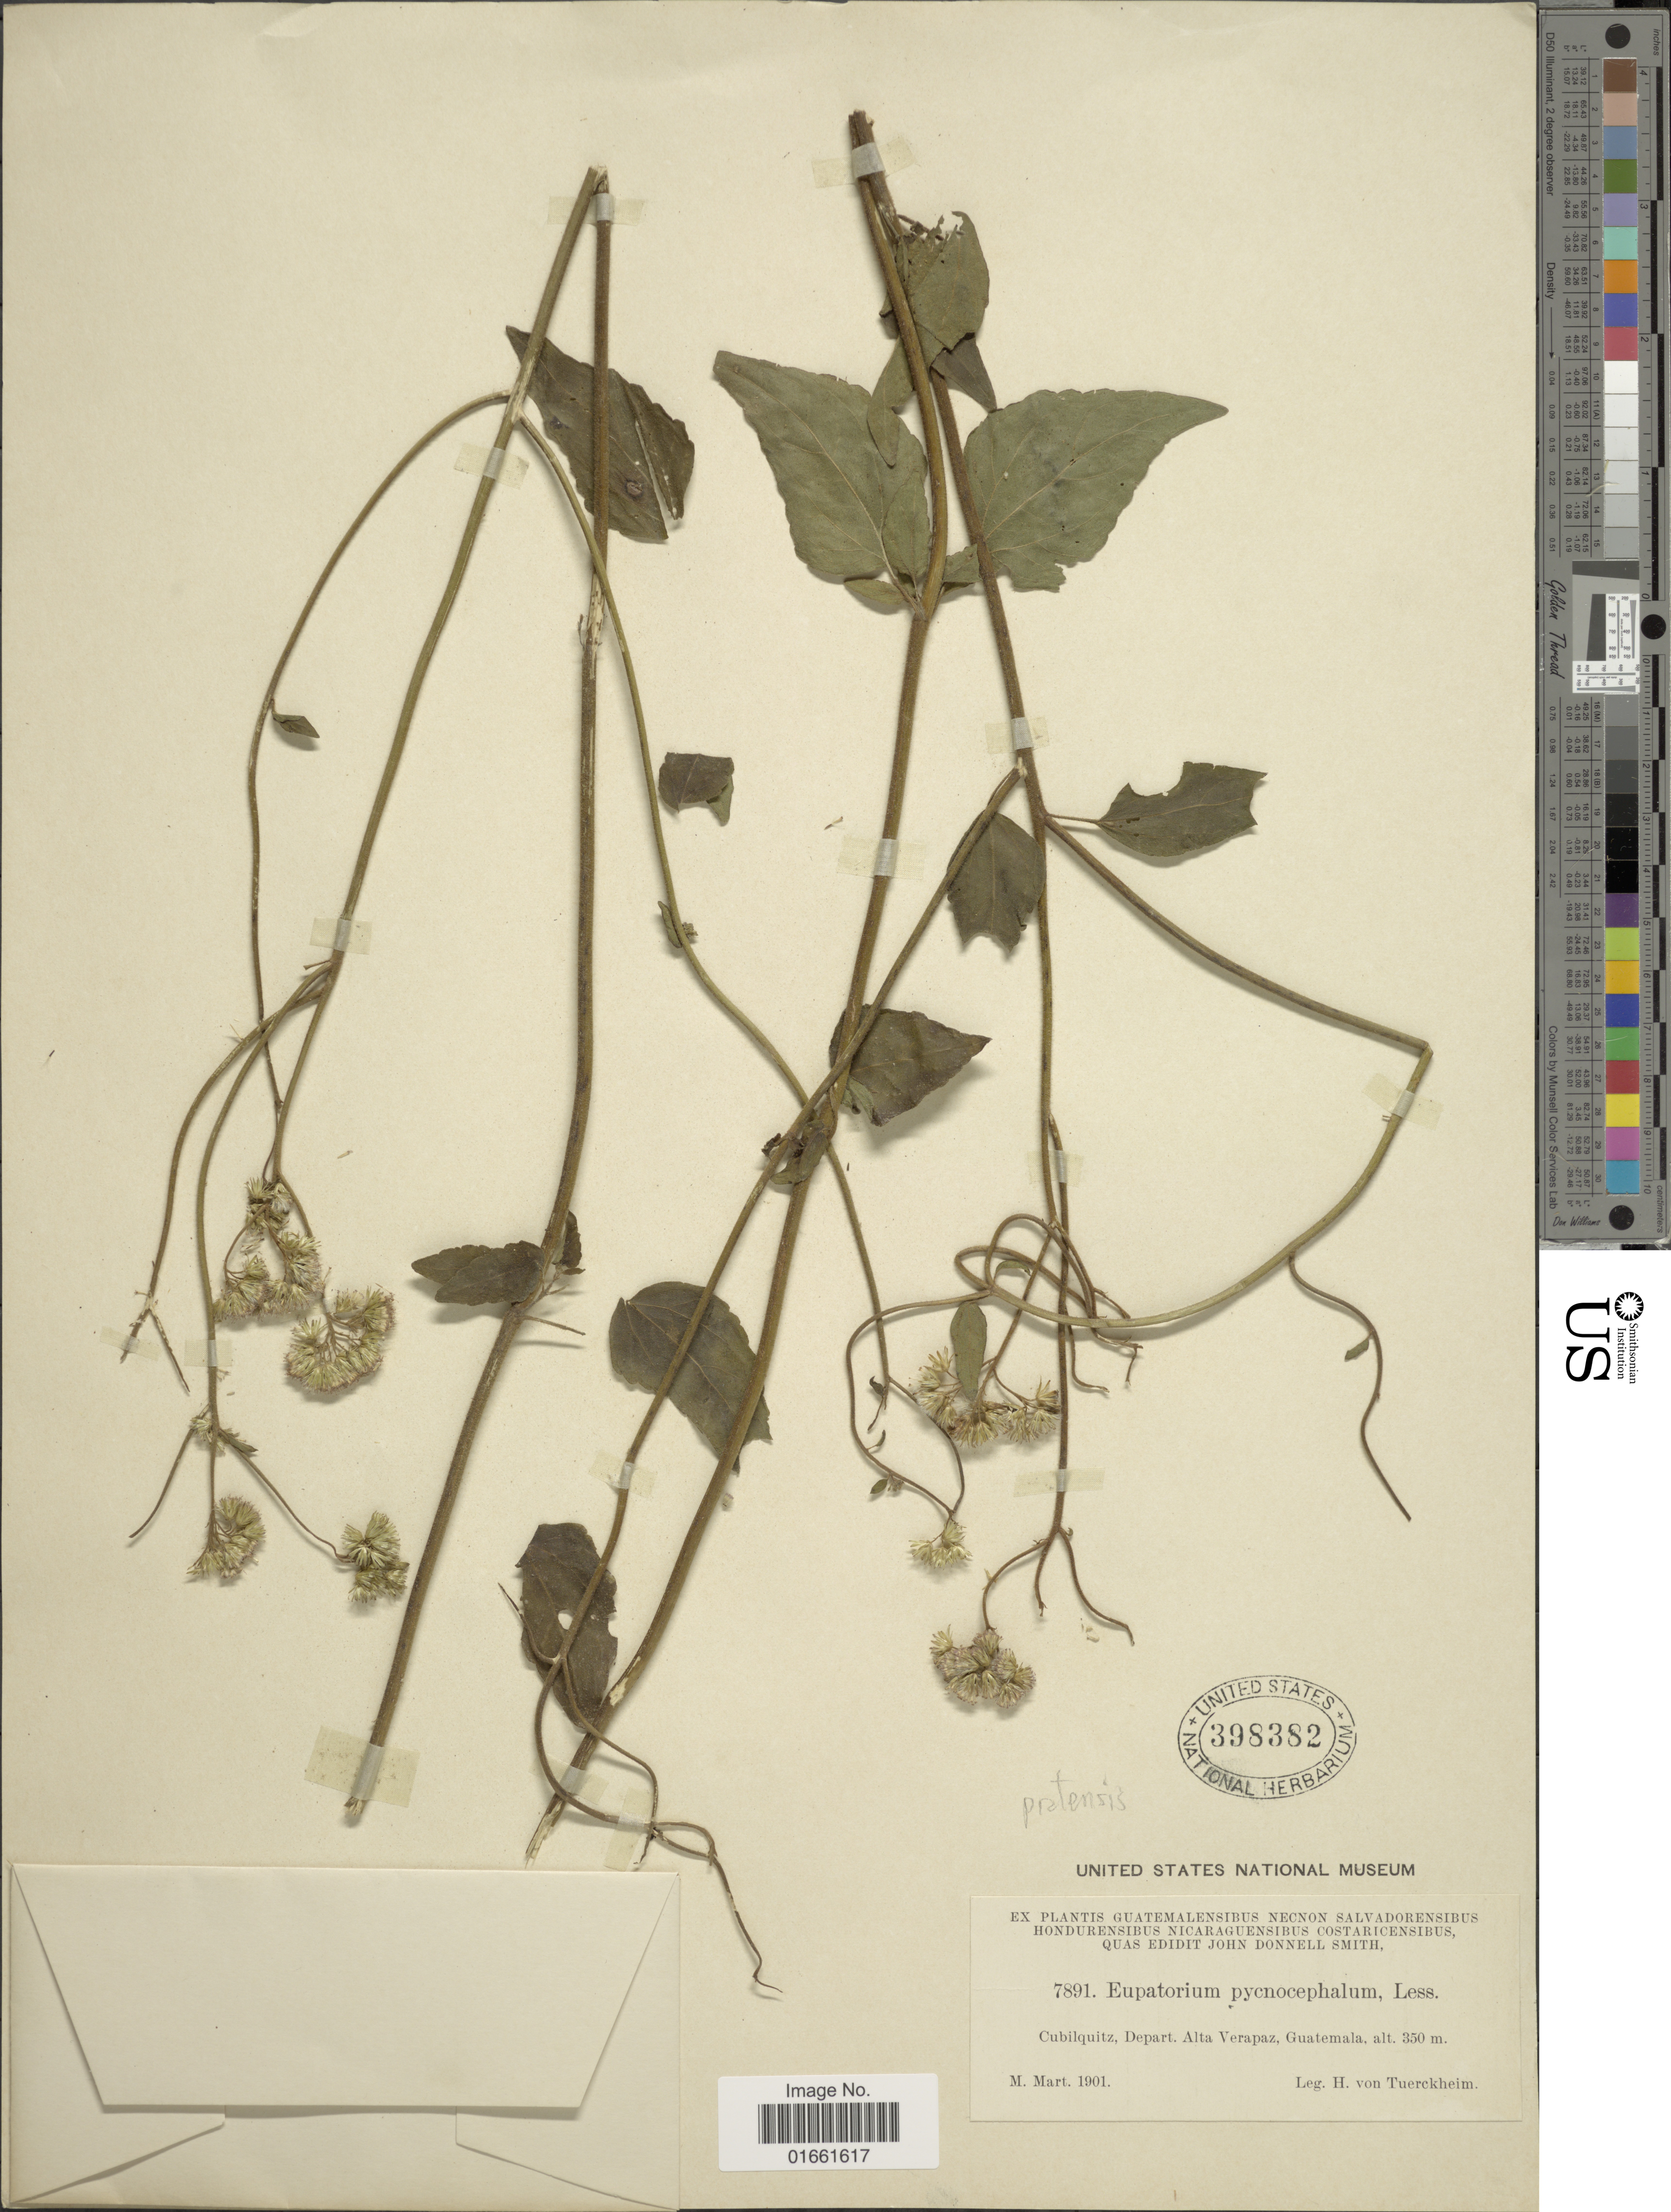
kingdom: Plantae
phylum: Tracheophyta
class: Magnoliopsida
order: Asterales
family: Asteraceae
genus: Fleischmannia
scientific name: Fleischmannia pratensis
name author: (Klatt) R.M. King & H. Rob.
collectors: H. von Türckheim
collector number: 7891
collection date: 1901-03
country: Guatemala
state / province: Alta Verapaz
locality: Cubilquitz, Depart, Alta Verapaz.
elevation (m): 350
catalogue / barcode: US 398382